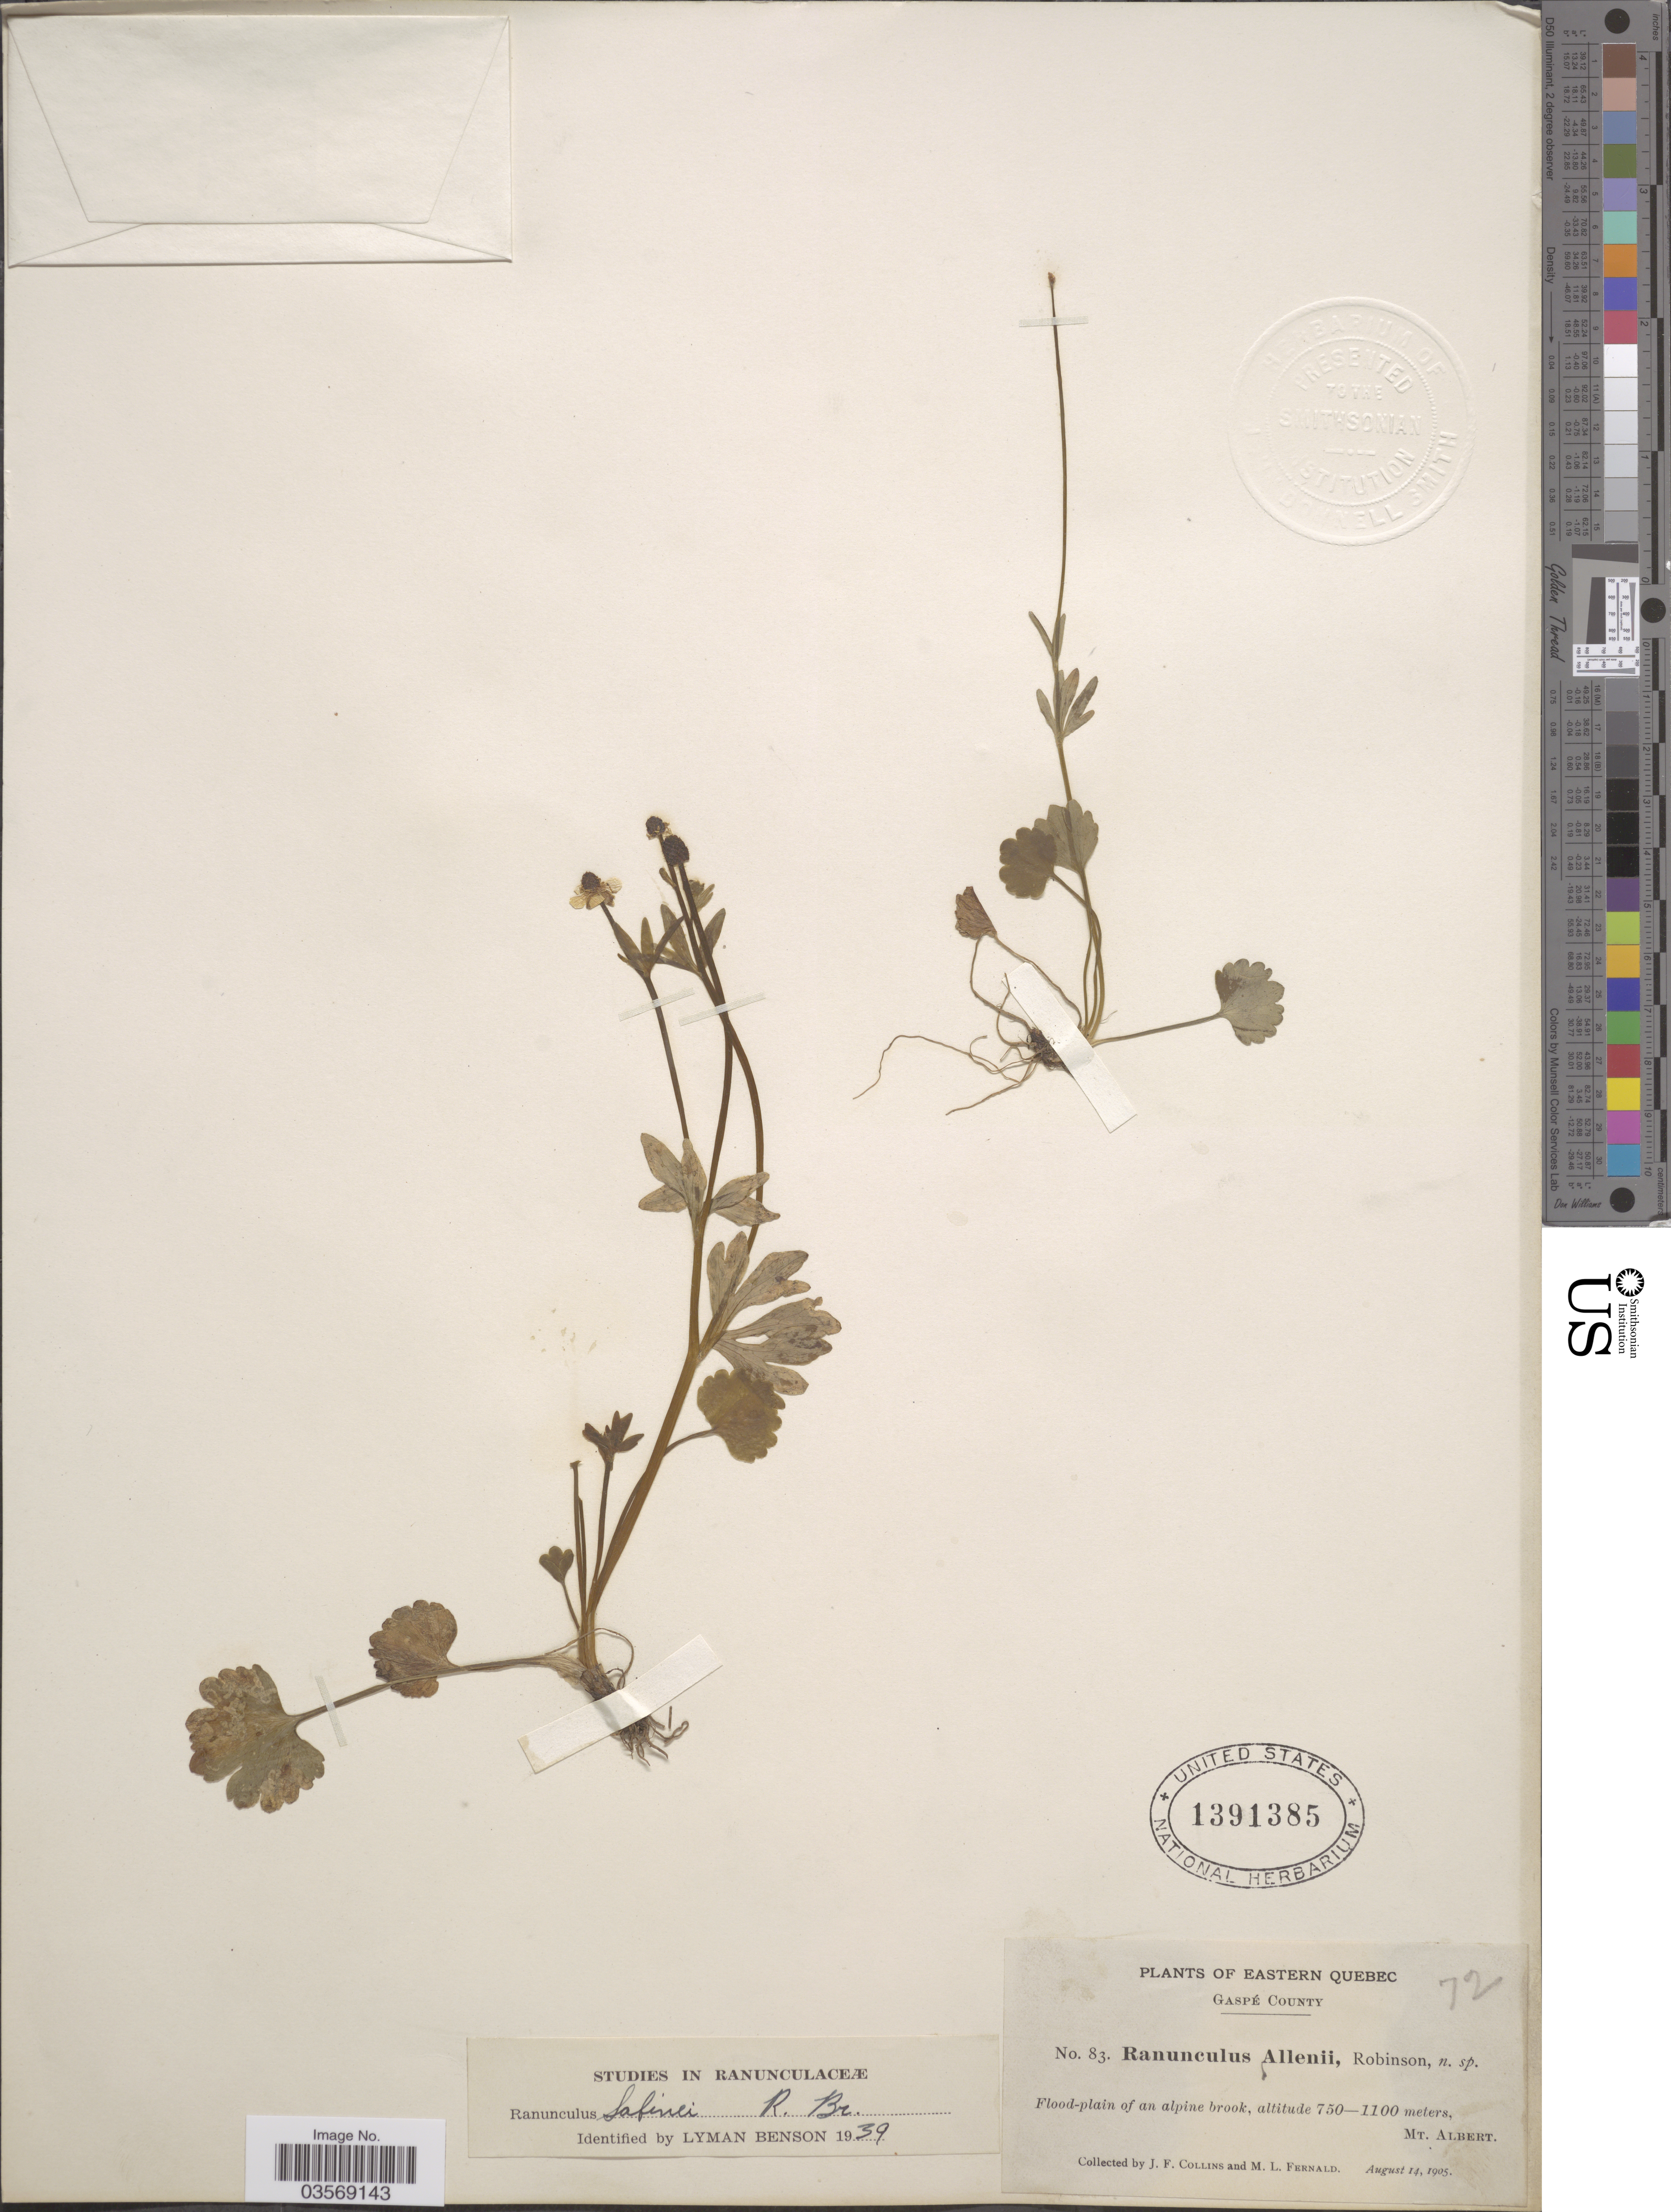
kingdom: Plantae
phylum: Tracheophyta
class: Magnoliopsida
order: Ranunculales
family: Ranunculaceae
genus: Ranunculus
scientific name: Ranunculus sabinei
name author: R. Br.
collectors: J. Collins & M. L. Fernald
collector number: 83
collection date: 1905-08-14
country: Canada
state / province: Quebec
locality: Eastern Quebec. Gaspé County. Mt. Albert.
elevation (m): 750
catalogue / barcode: US 1391385